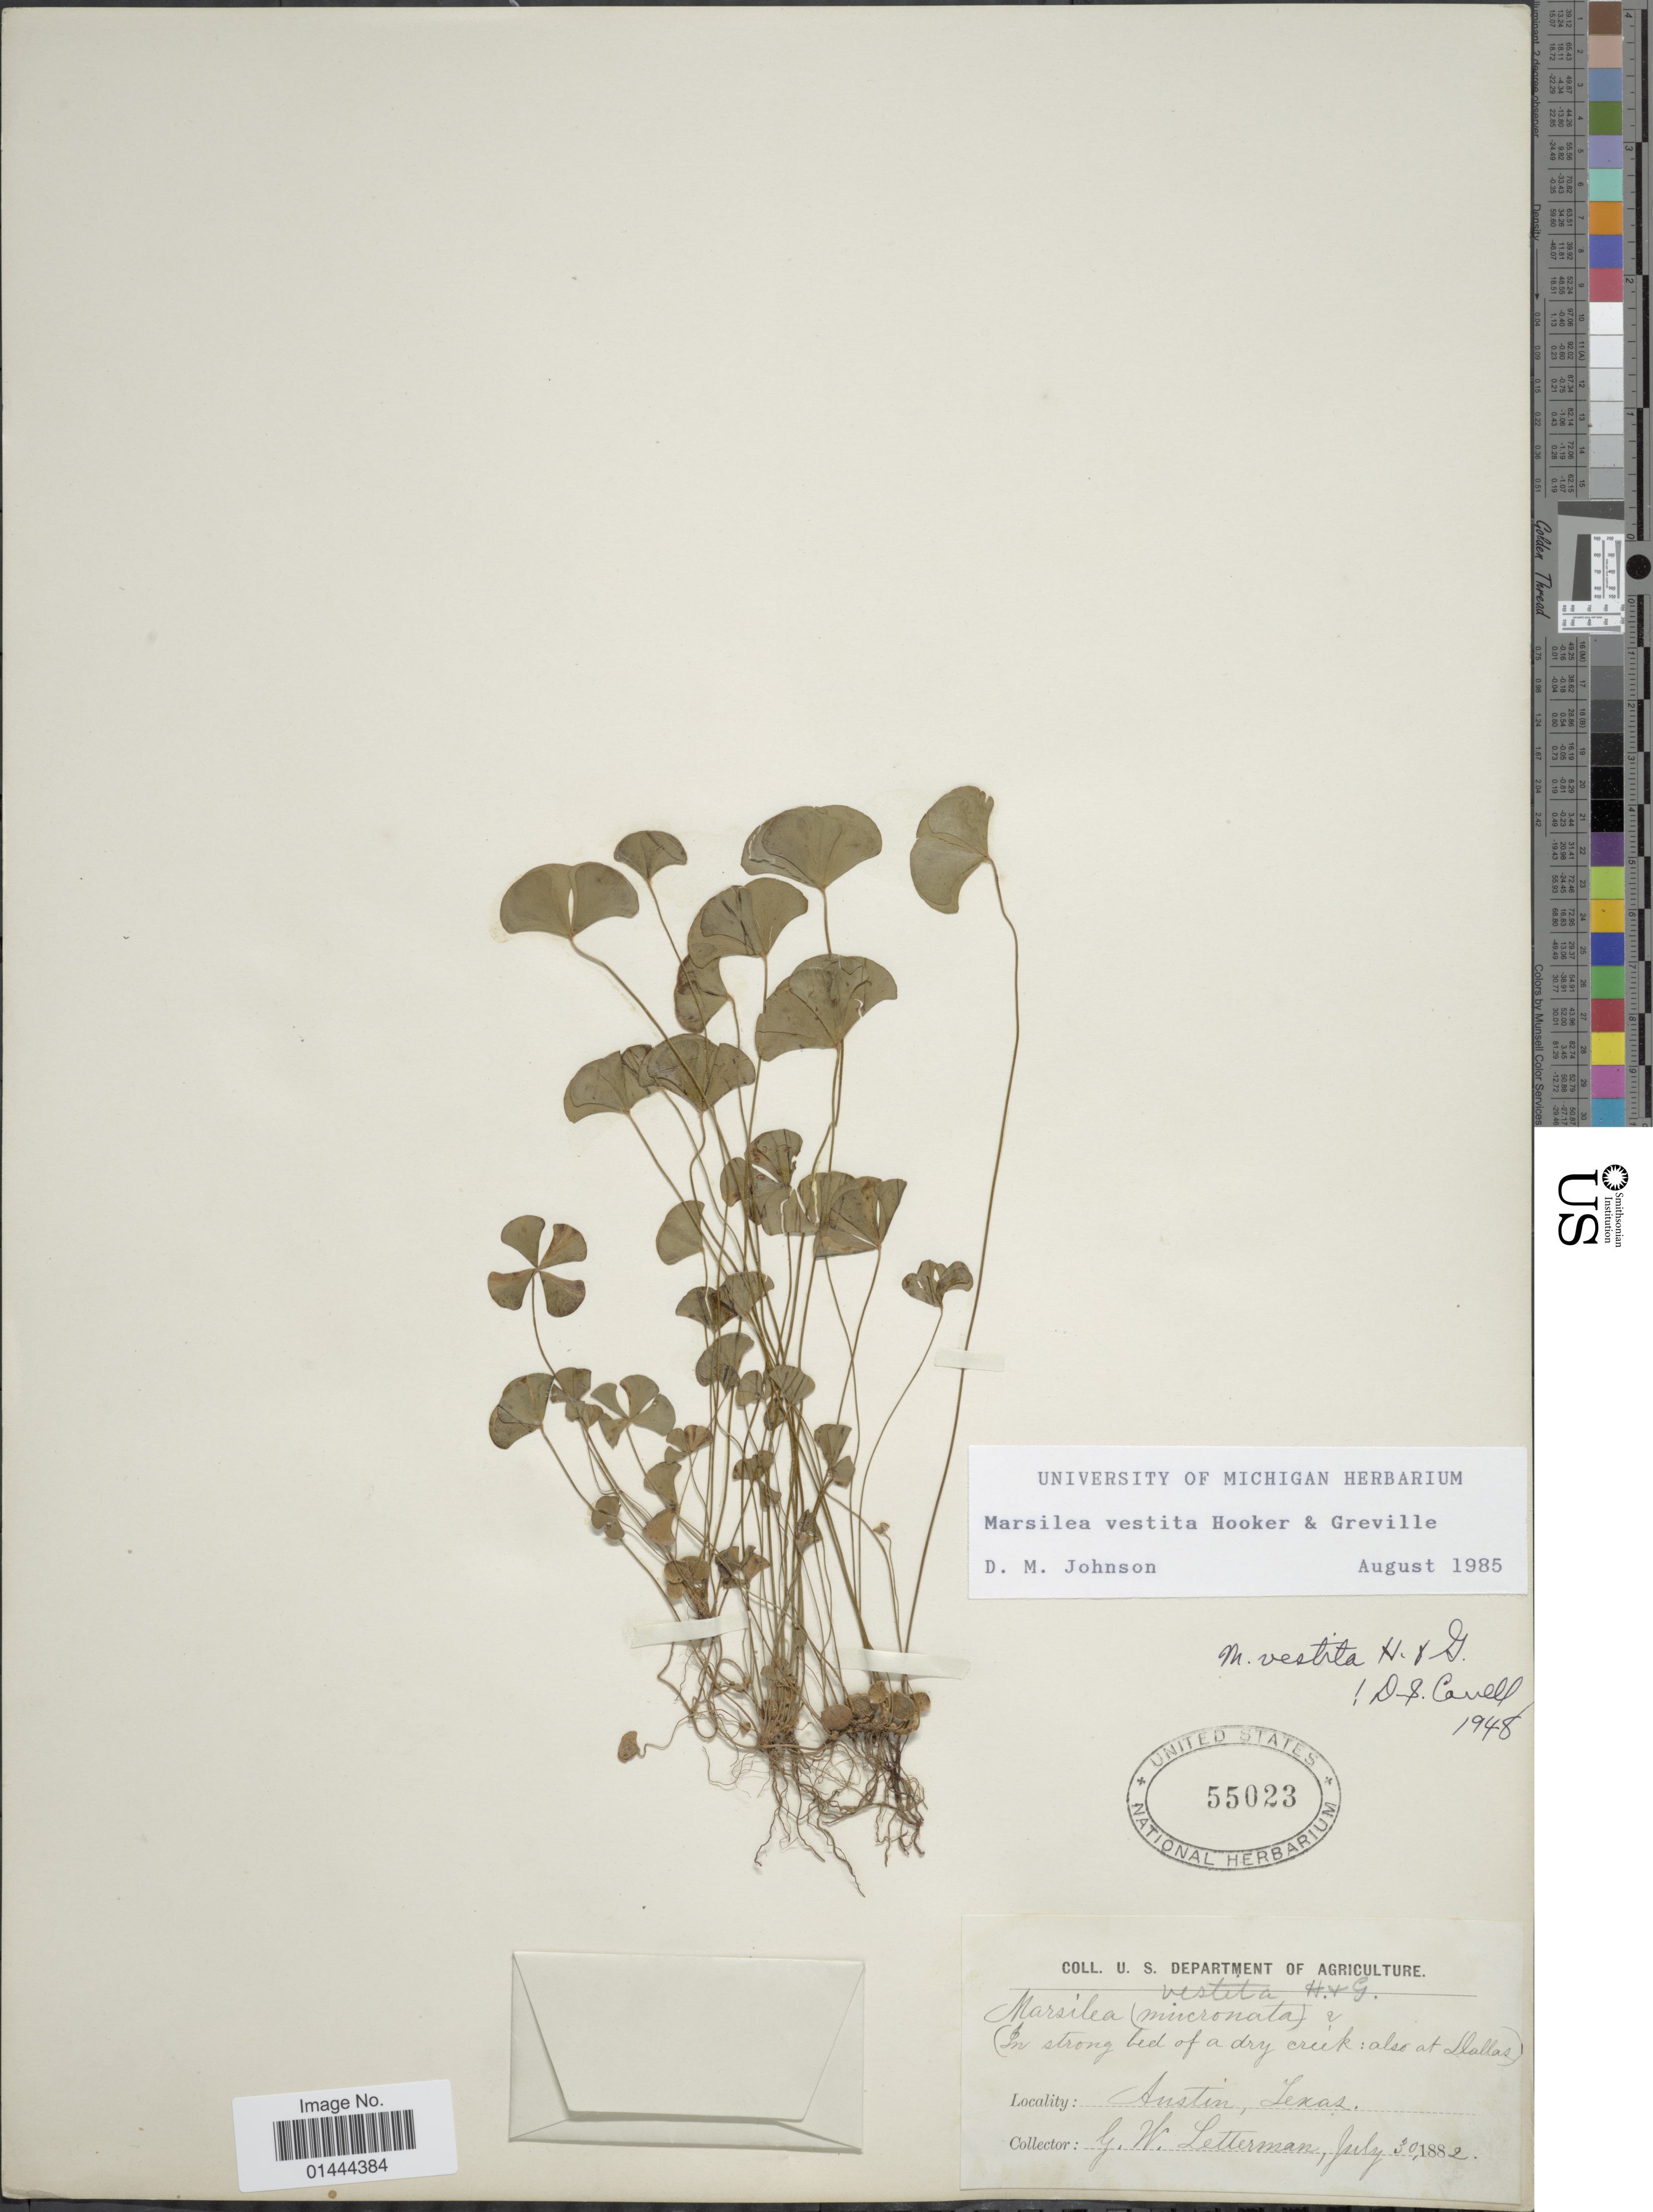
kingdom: Plantae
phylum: Tracheophyta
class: Polypodiopsida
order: Salviniales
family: Marsileaceae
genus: Marsilea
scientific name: Marsilea vestita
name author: Hook. & Grev.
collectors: G. W. Letterman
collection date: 1882-07-30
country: United States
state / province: Texas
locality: Austin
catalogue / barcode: US 55023